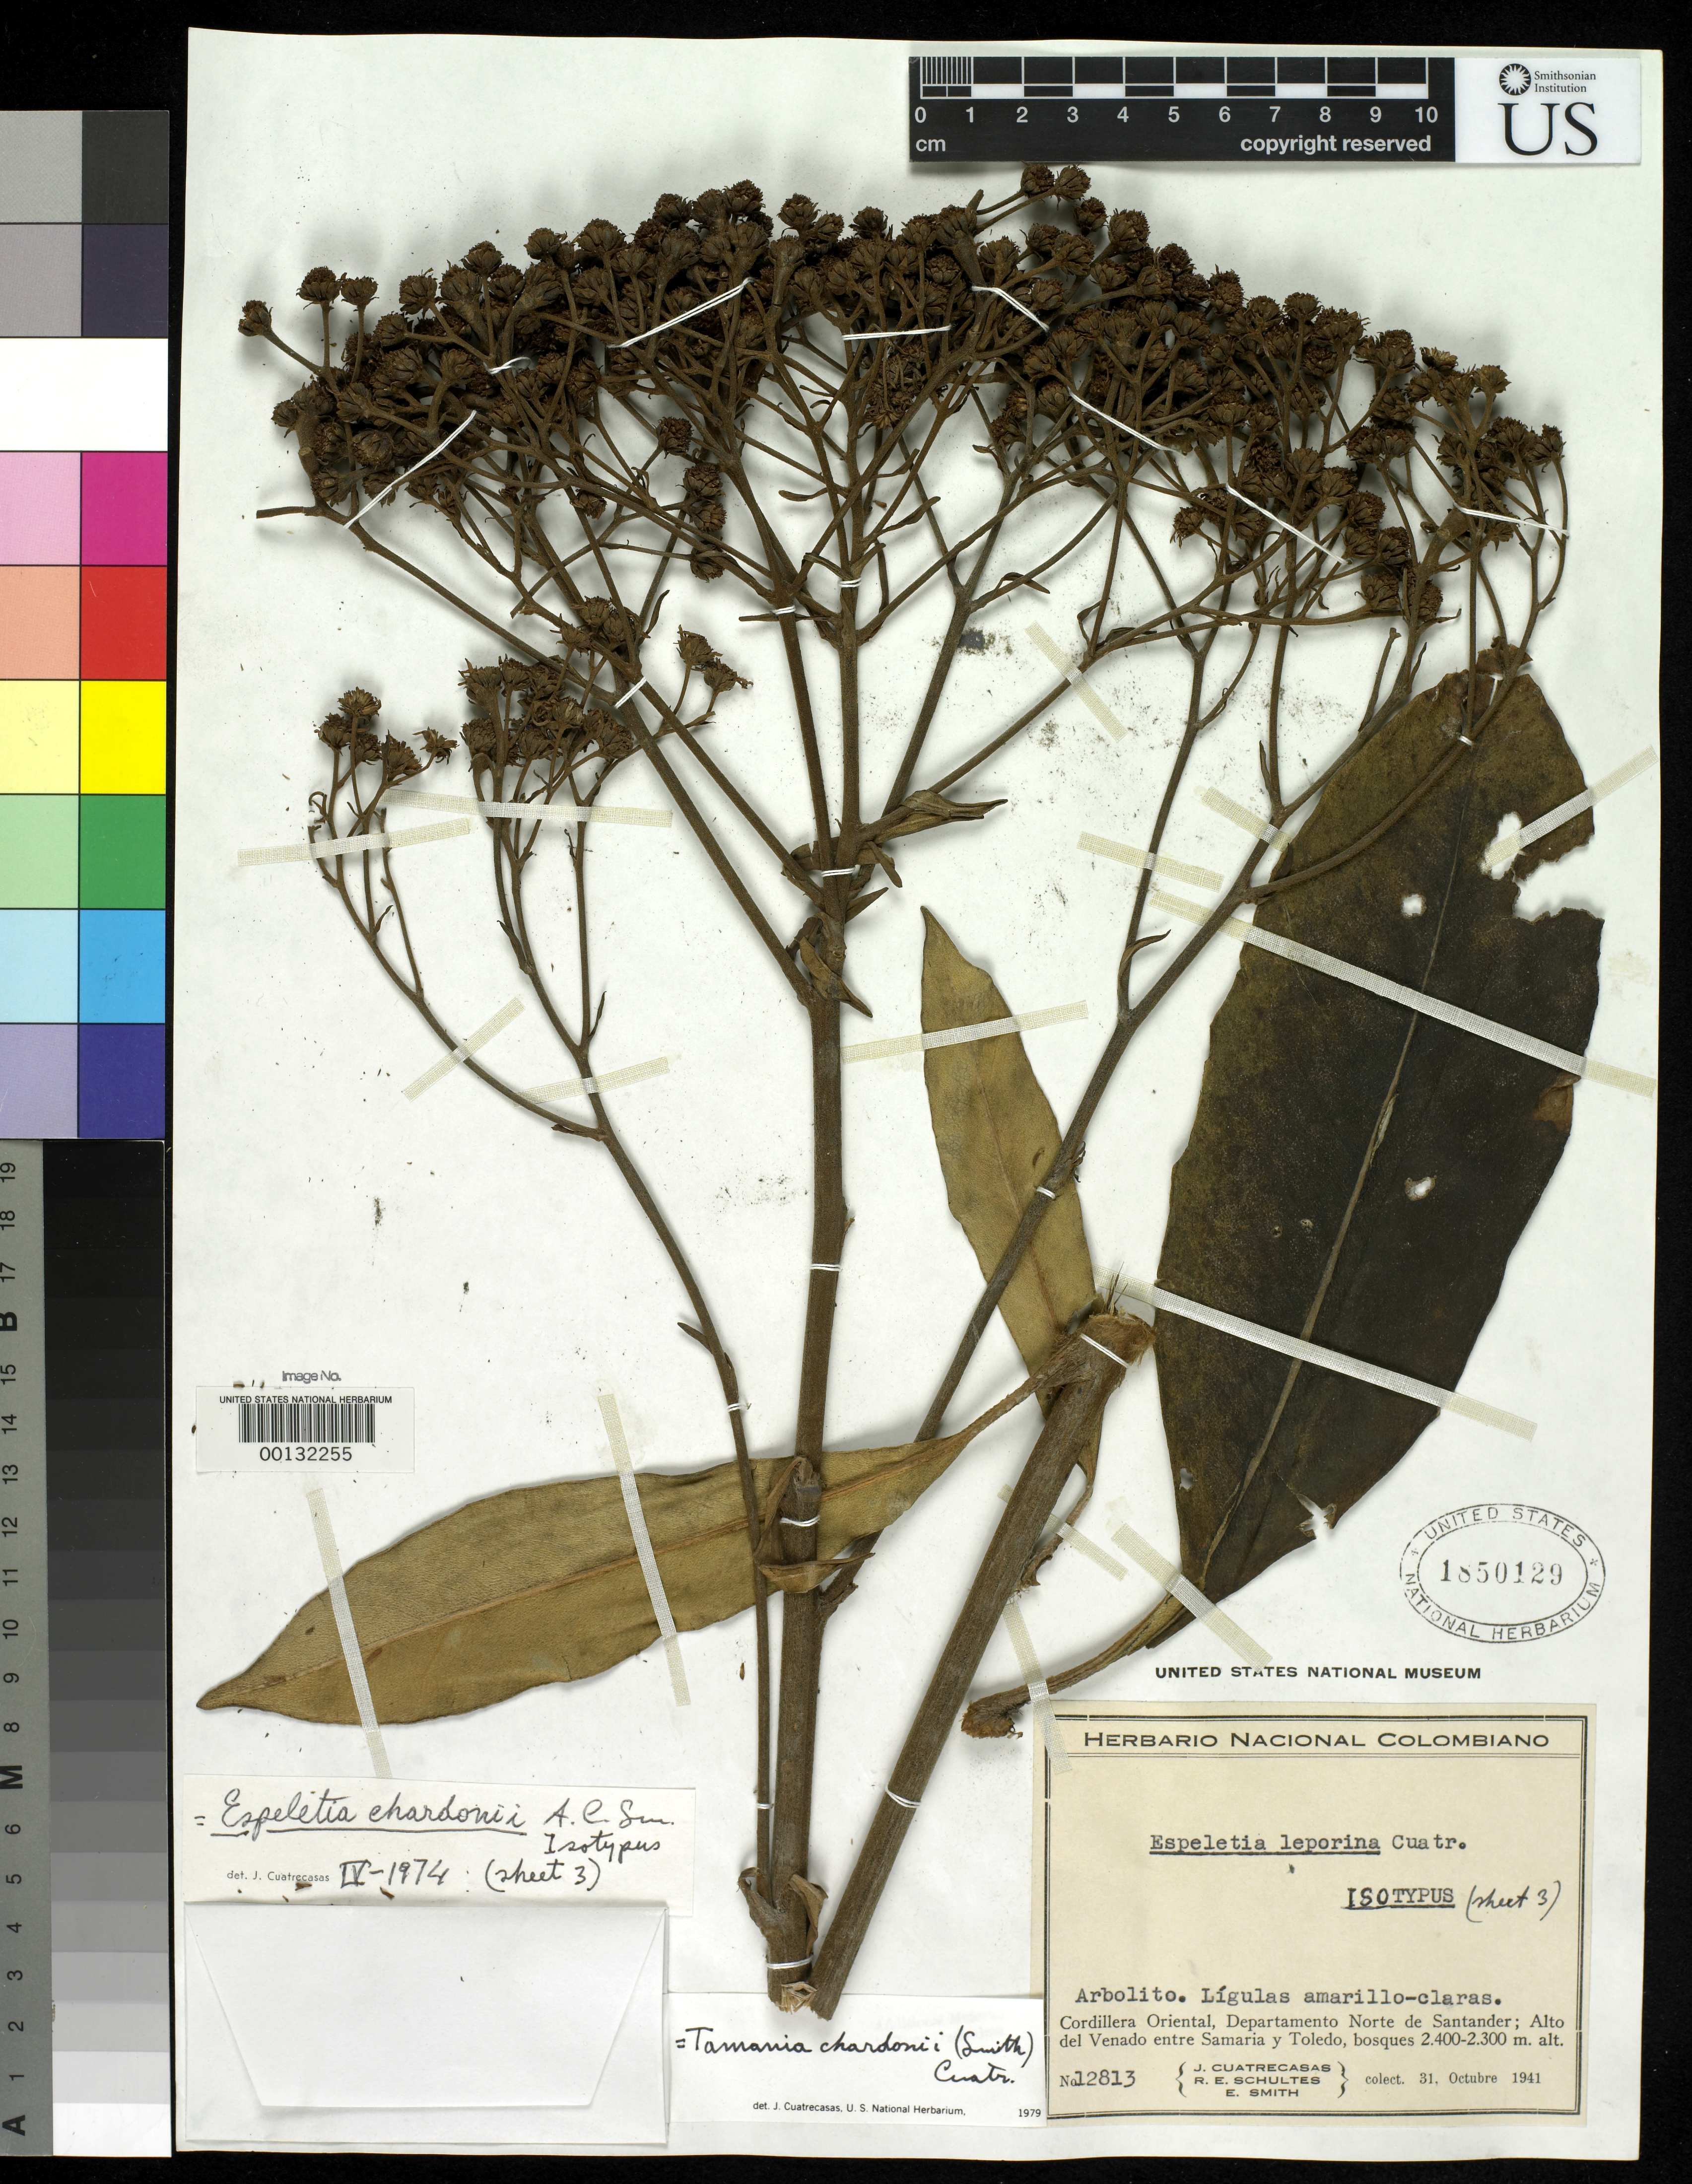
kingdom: Plantae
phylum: Tracheophyta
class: Magnoliopsida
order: Asterales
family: Asteraceae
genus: Espeletia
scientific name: Espeletia leporina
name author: Cuatrec.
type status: Isotype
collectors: J. Cuatrecasas, R. E. Schultes & C. E. Smith Jr.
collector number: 12813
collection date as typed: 31 Oct 1941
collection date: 1941-10-31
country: Colombia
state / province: Norte de Santander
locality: Cordillera Oriental, Alto del Venado entre Samaria y Toledo. [Cordillera Oriental, Alto del Venado between Samaria & Toledo.]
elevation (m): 2300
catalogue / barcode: US 1850129